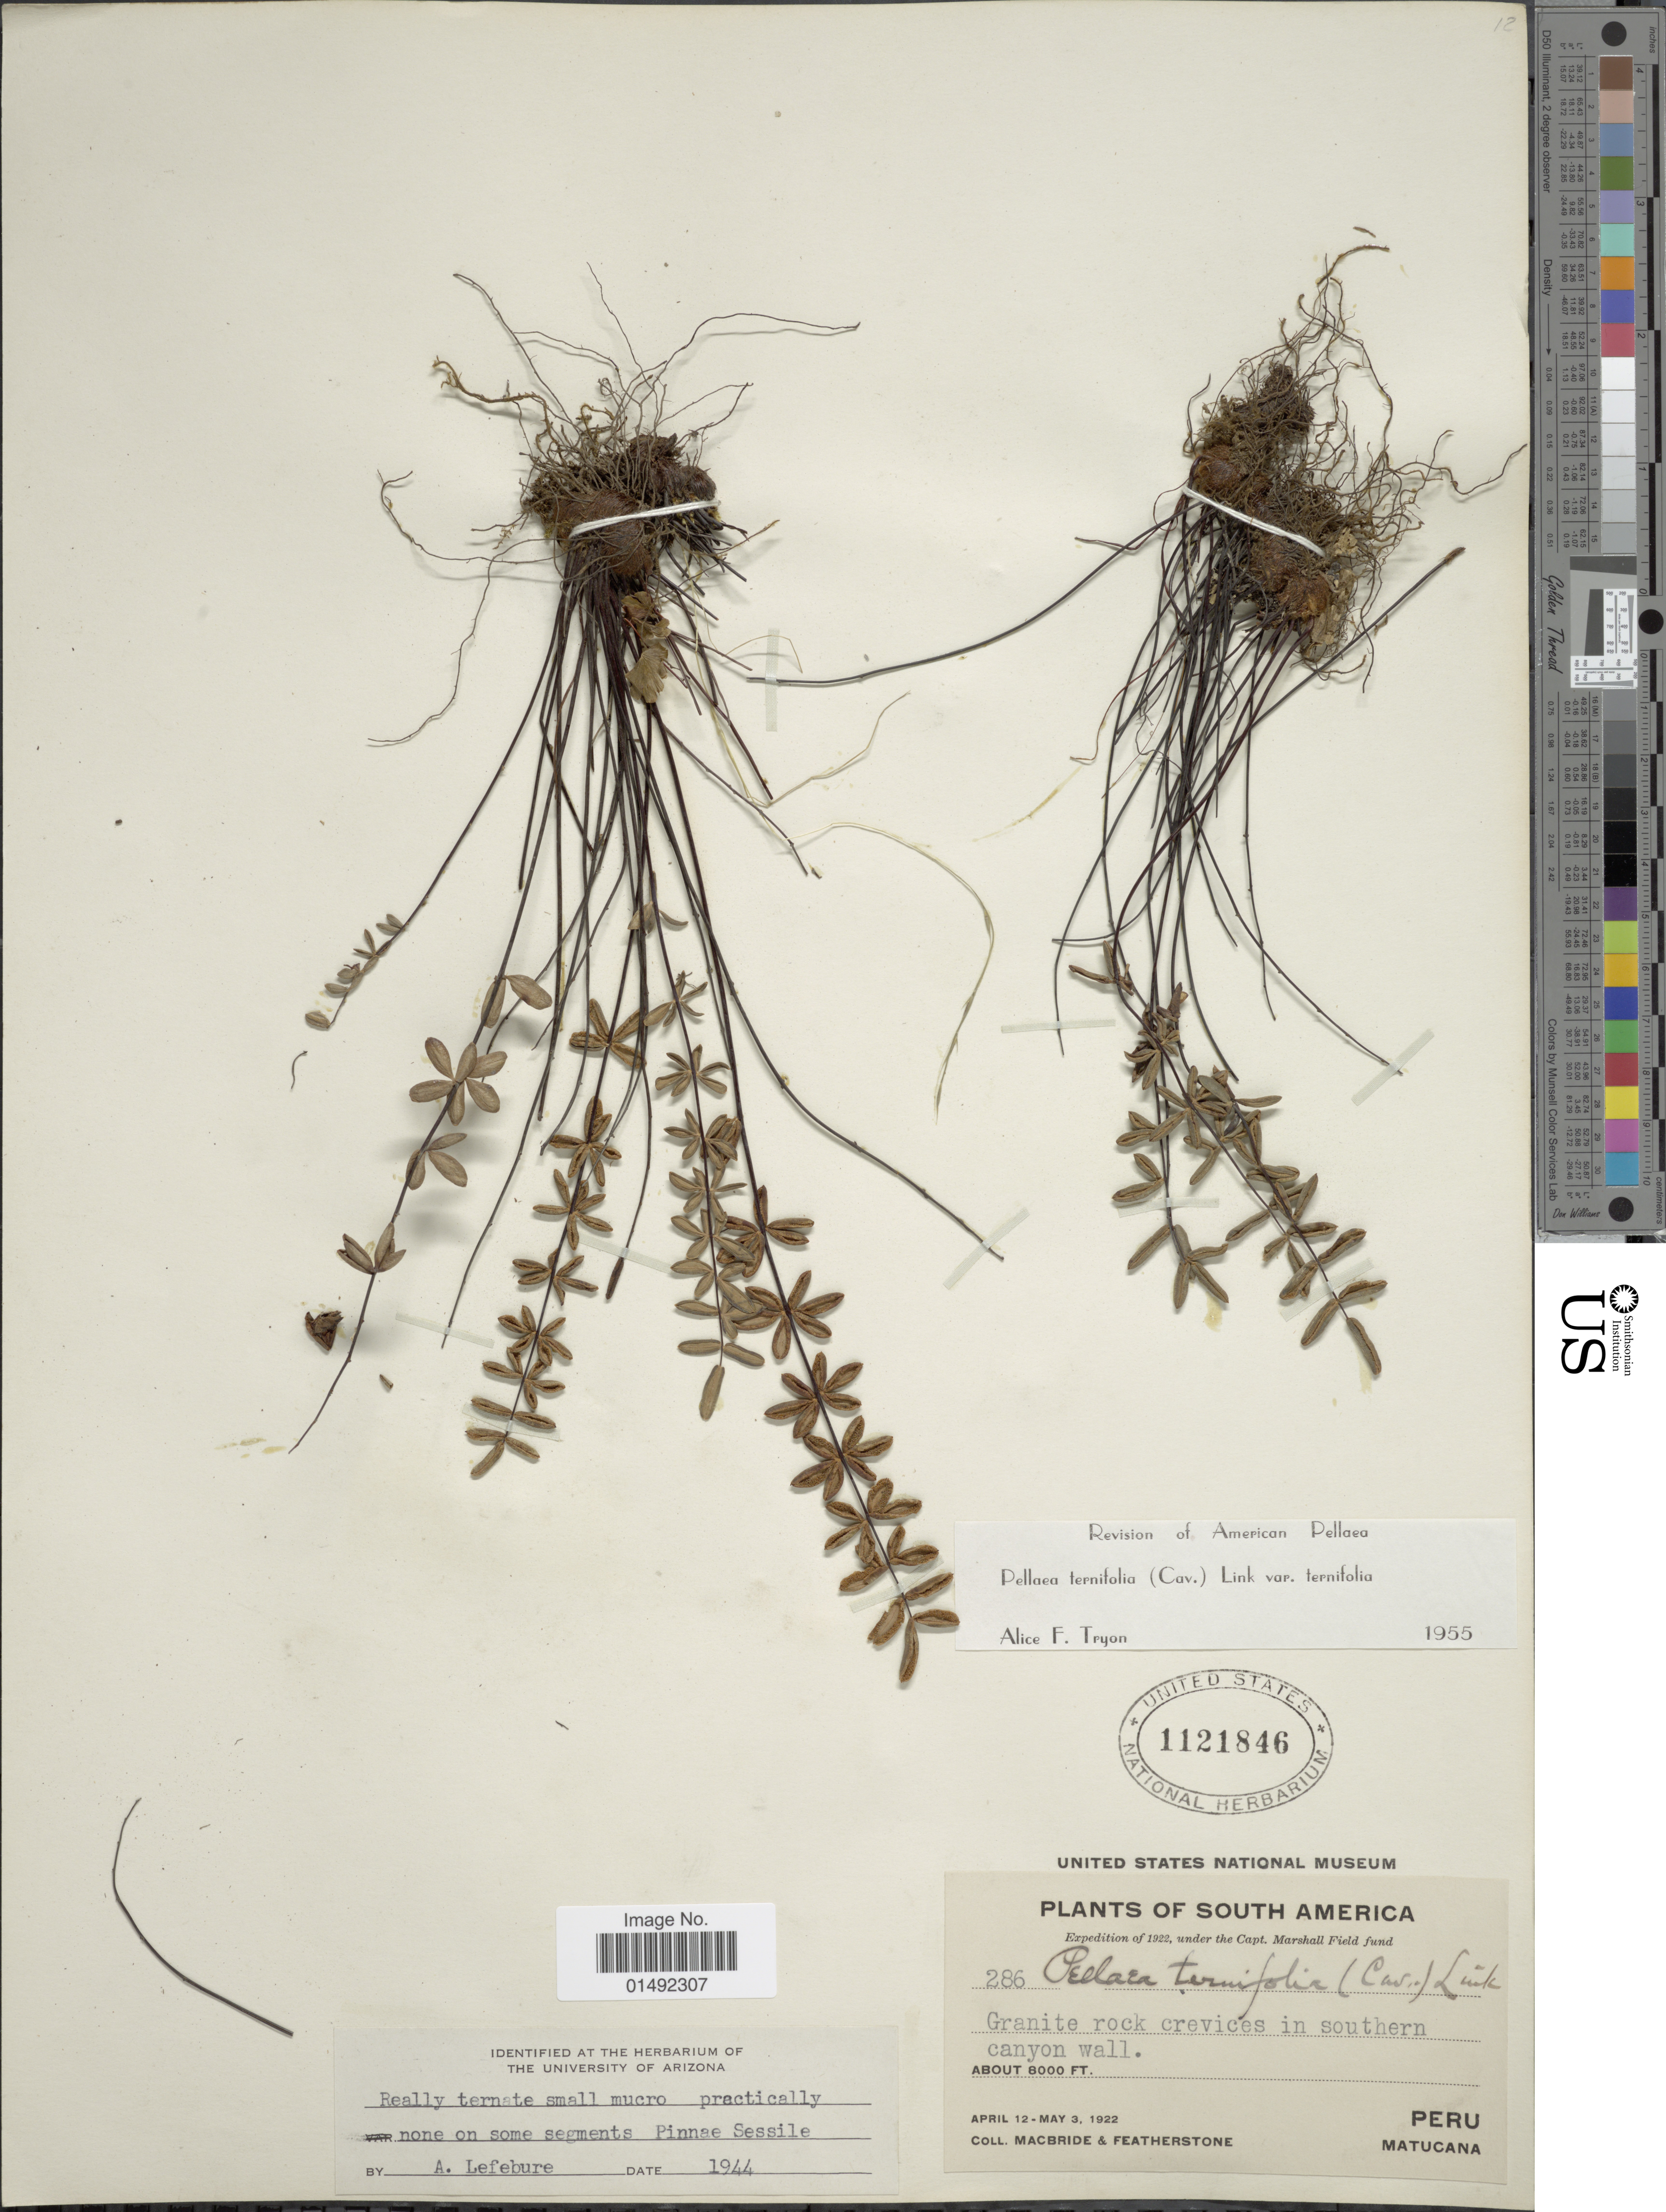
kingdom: Plantae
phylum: Tracheophyta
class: Polypodiopsida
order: Polypodiales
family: Pteridaceae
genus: Pellaea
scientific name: Pellaea ternifolia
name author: (Cav.) Link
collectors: Macbride, -- & -. Featherstone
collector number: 286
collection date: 1922-04-12/1922-05-03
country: Peru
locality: South America, Matucana, Granite rock crevices in southern canyon wall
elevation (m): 2438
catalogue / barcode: US 1121846